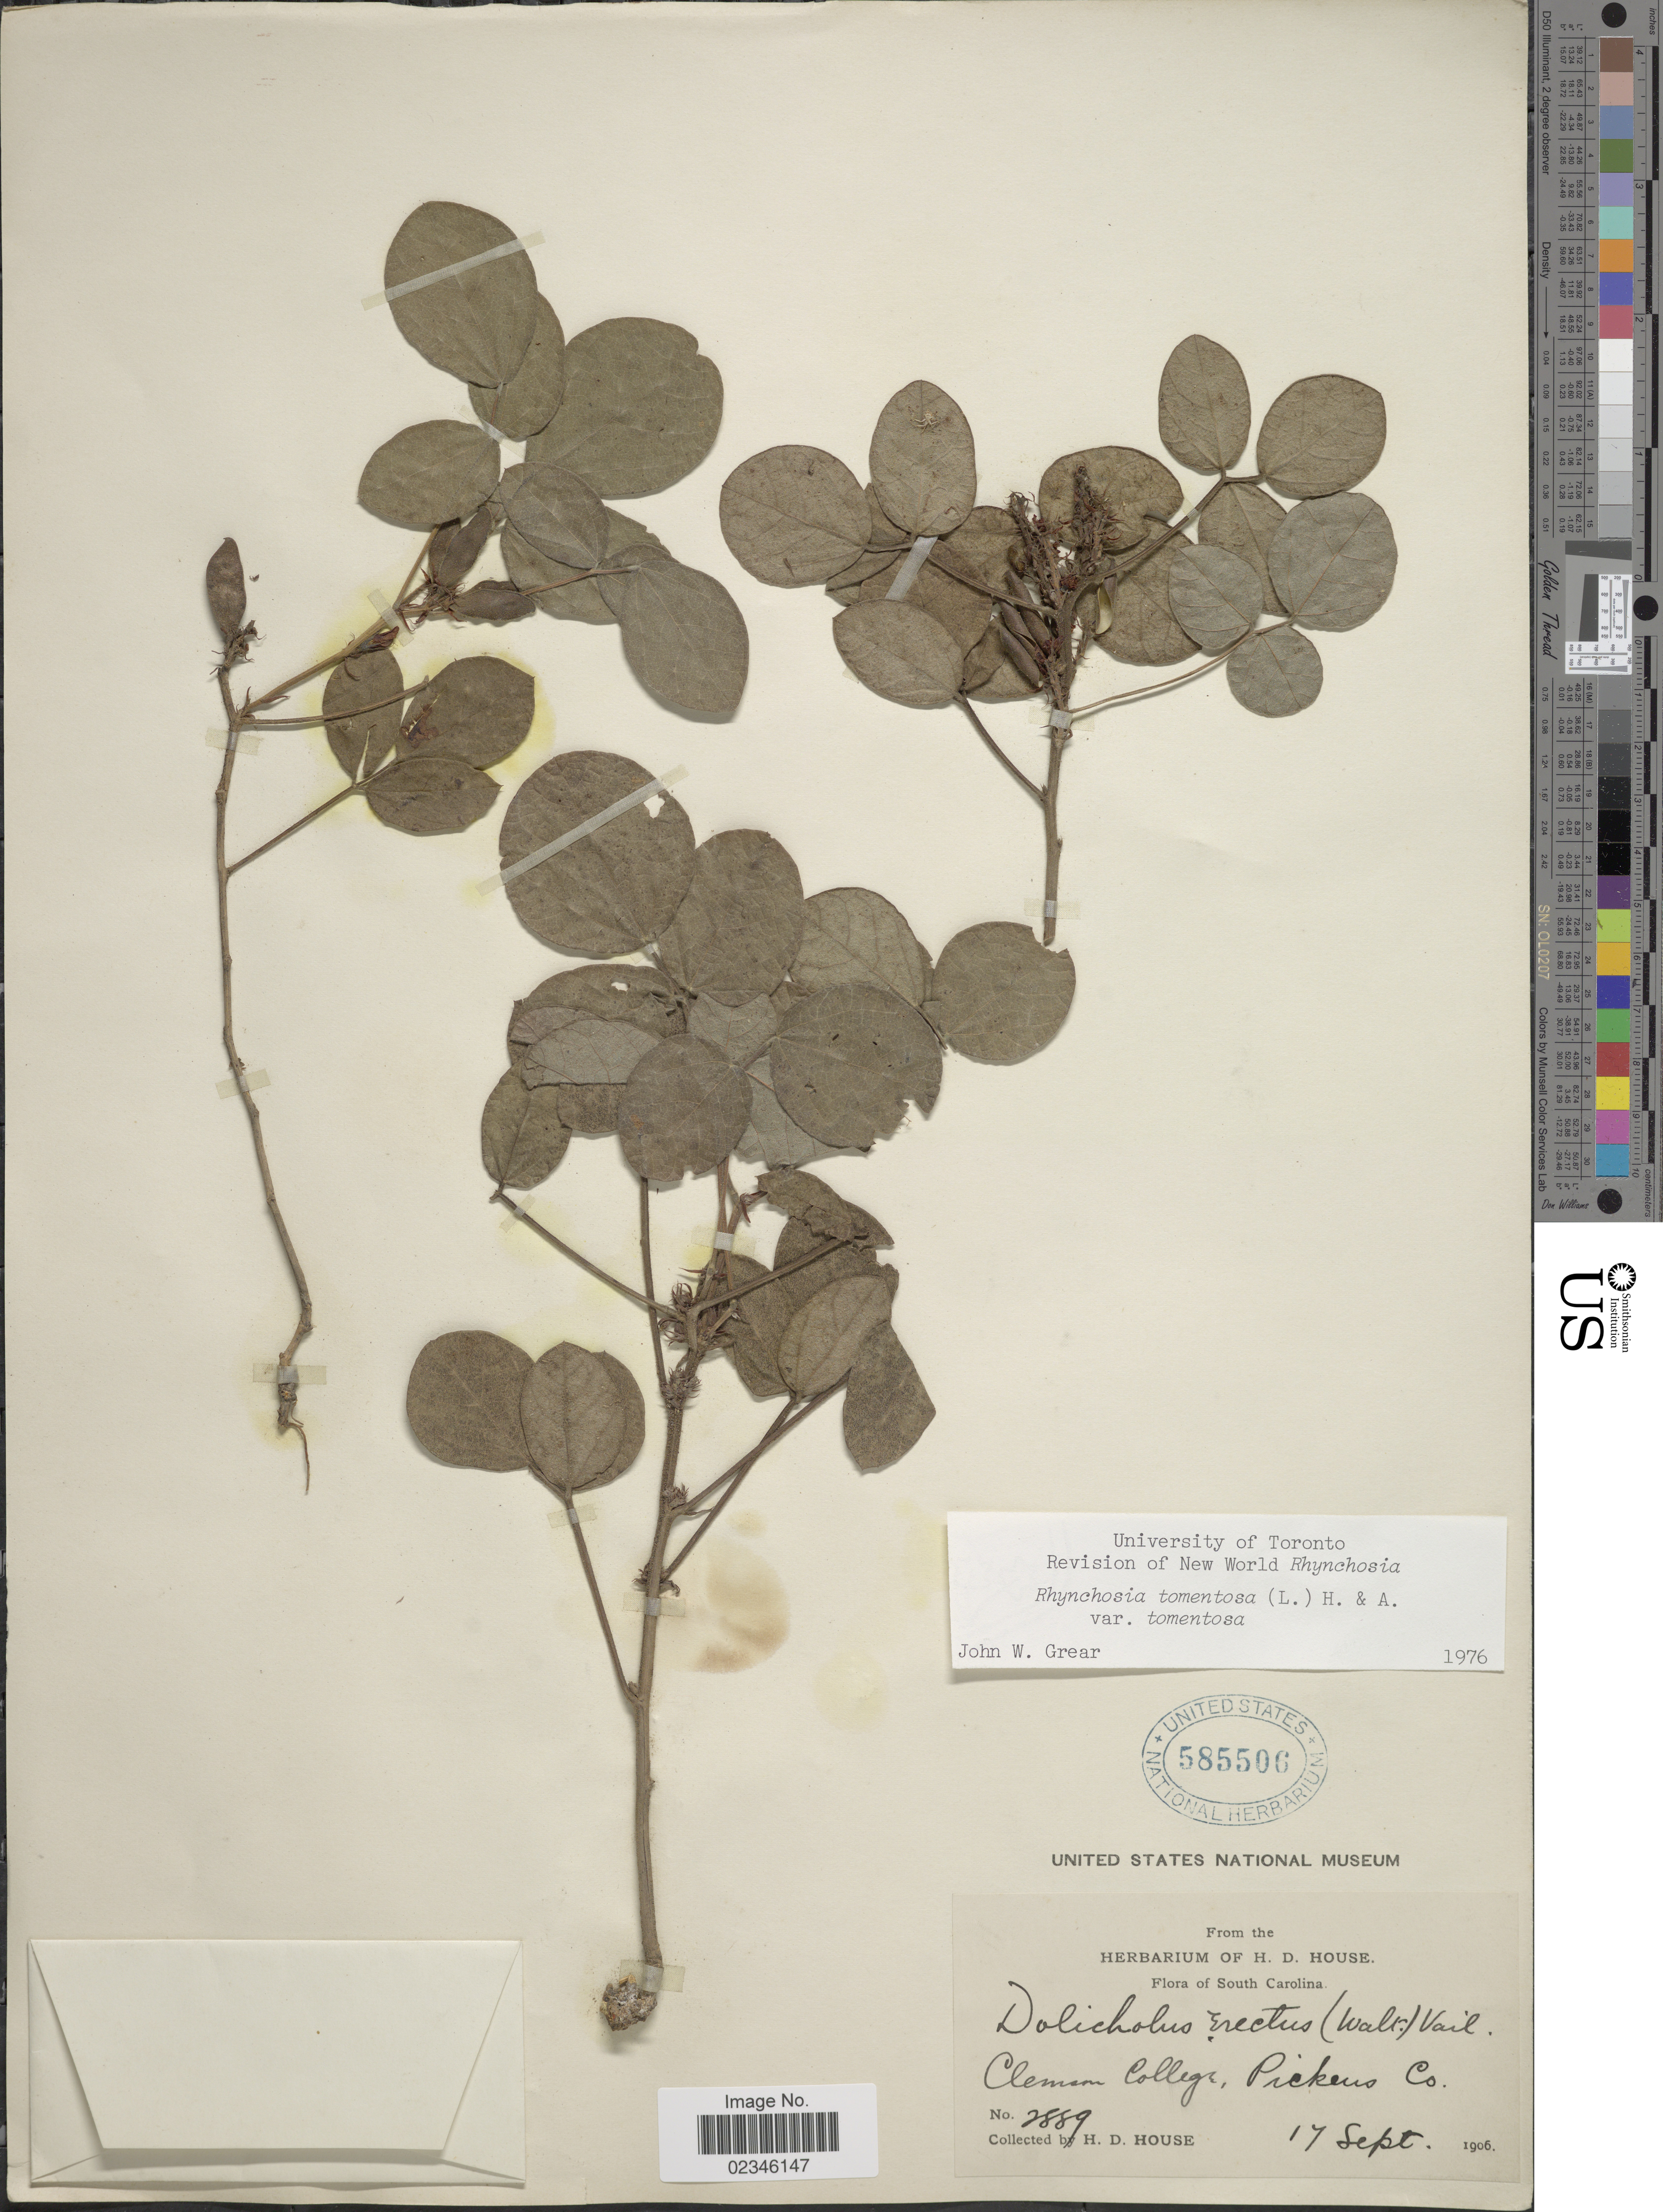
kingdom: Plantae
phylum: Tracheophyta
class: Magnoliopsida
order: Fabales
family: Fabaceae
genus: Rhynchosia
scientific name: Rhynchosia tomentosa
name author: (L.) Hook. & Arn.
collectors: H. D. House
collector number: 2889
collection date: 1906-09-17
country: United States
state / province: South Carolina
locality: Clemson College, Pickens Co.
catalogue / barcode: US 585506